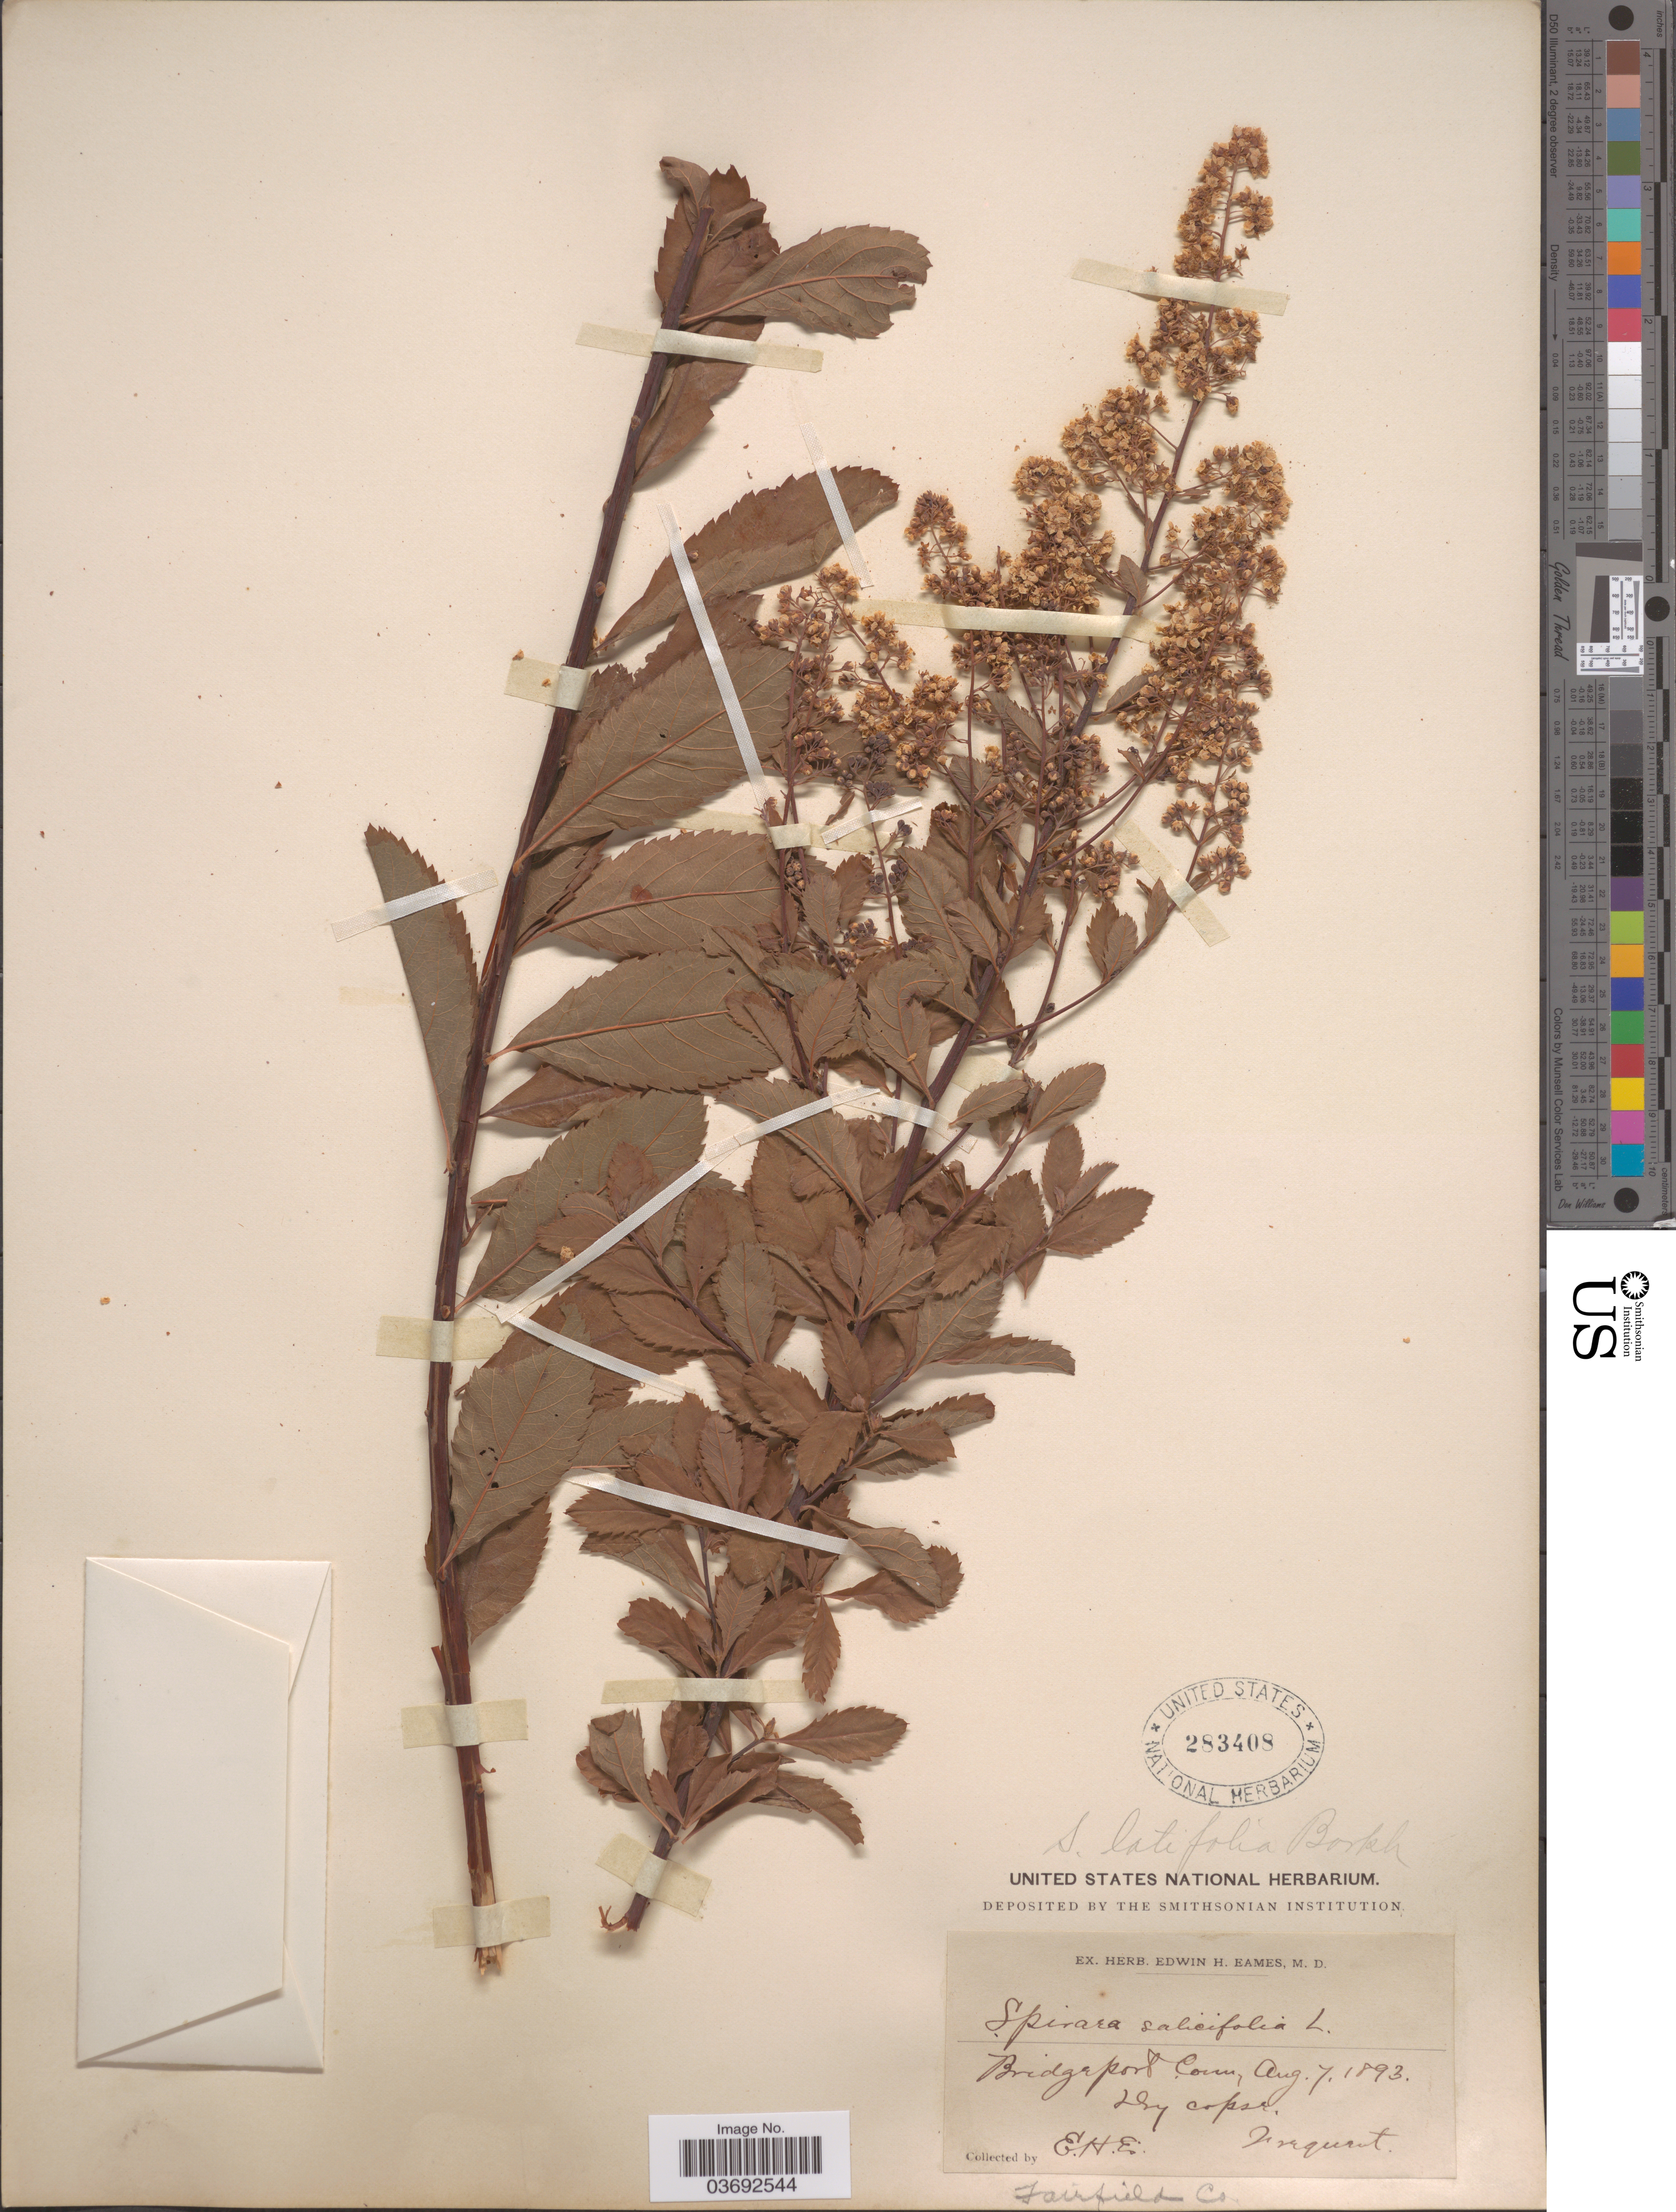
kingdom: Plantae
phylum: Tracheophyta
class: Magnoliopsida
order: Rosales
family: Rosaceae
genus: Spiraea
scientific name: Spiraea latifolia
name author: Borkh.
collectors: E. H. Eames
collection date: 1893-08-07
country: United States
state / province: Connecticut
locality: Bridgeport, Fairfield Co.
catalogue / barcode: US 283408